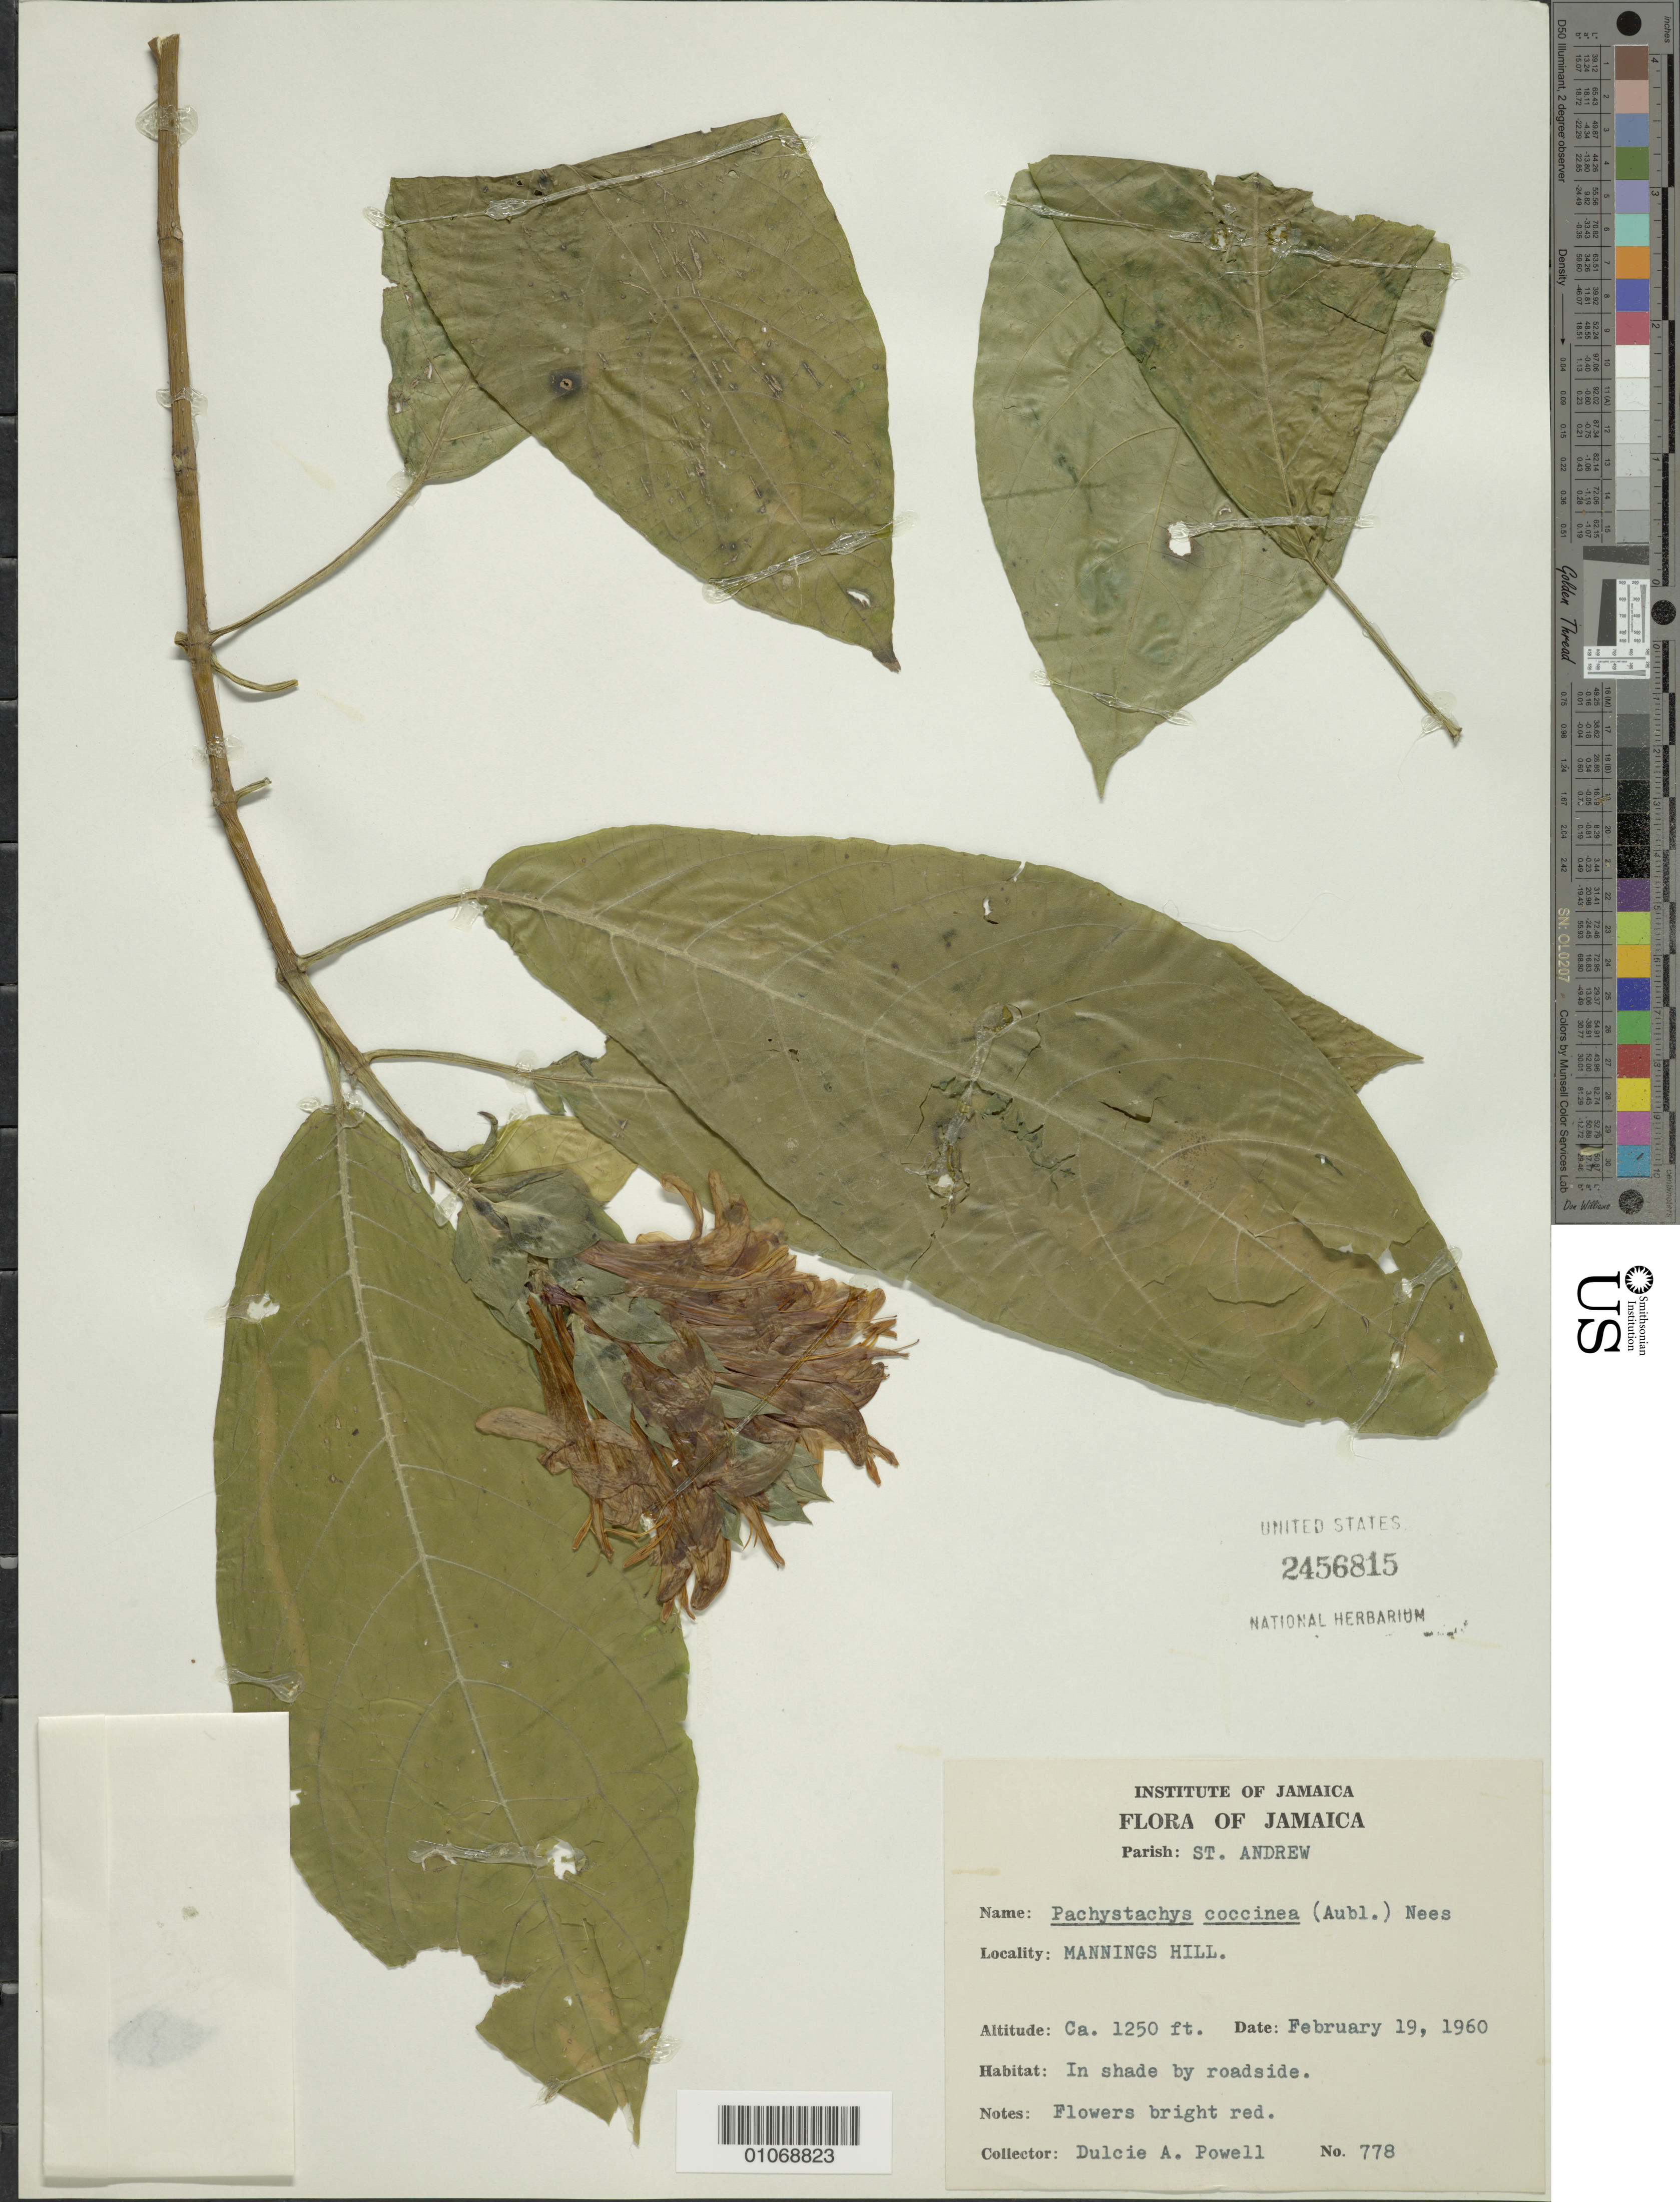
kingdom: Plantae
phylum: Tracheophyta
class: Magnoliopsida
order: Lamiales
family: Acanthaceae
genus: Pachystachys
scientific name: Pachystachys spicata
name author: (Ruiz & Pav.) Wassh.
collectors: D. A. Powell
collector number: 778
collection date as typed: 19 Feb 1960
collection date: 1960-02-19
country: Jamaica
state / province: Saint Andrew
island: Jamaica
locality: Mannings Hill. In shade by roadside.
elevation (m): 381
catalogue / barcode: US 2456815